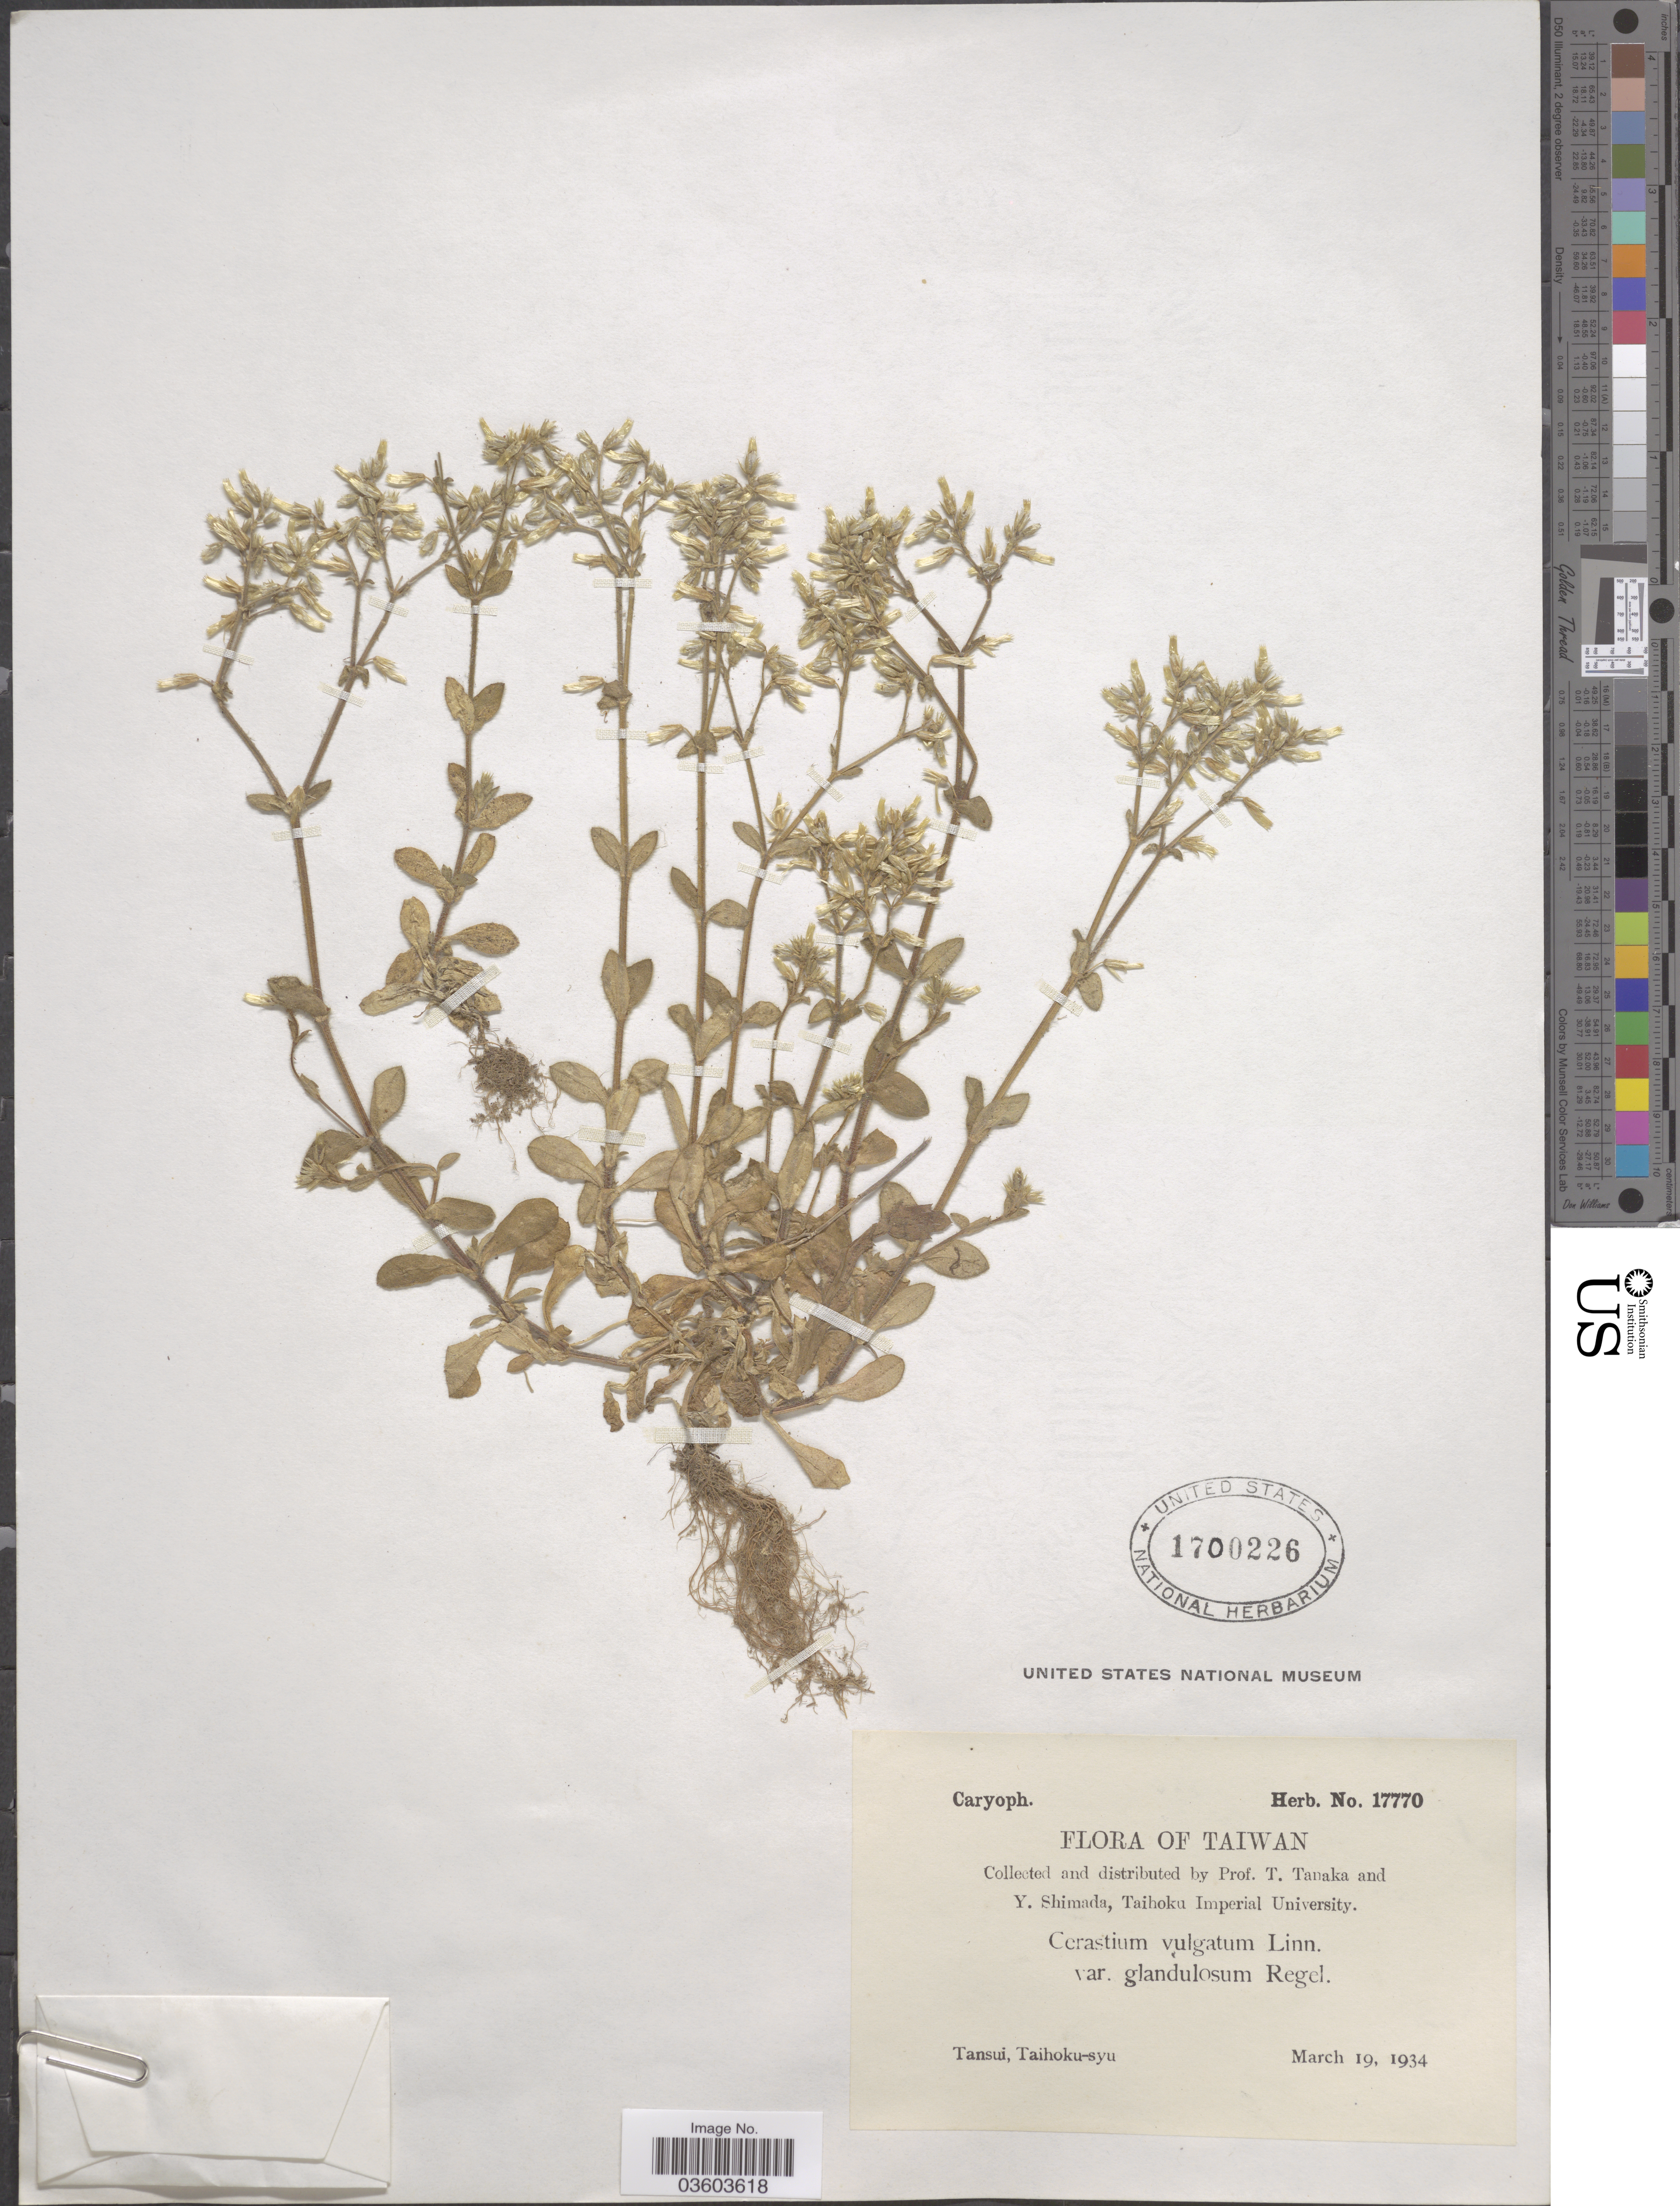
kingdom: Plantae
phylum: Tracheophyta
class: Magnoliopsida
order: Caryophyllales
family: Caryophyllaceae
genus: Cerastium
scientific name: Cerastium caespitosum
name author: Rchb. & Kit.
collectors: T. Tanaka & Y. Shimada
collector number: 17770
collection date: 1934-03-19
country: Taiwan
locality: Tansui, Taihoku-syu.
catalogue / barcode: US 1700226